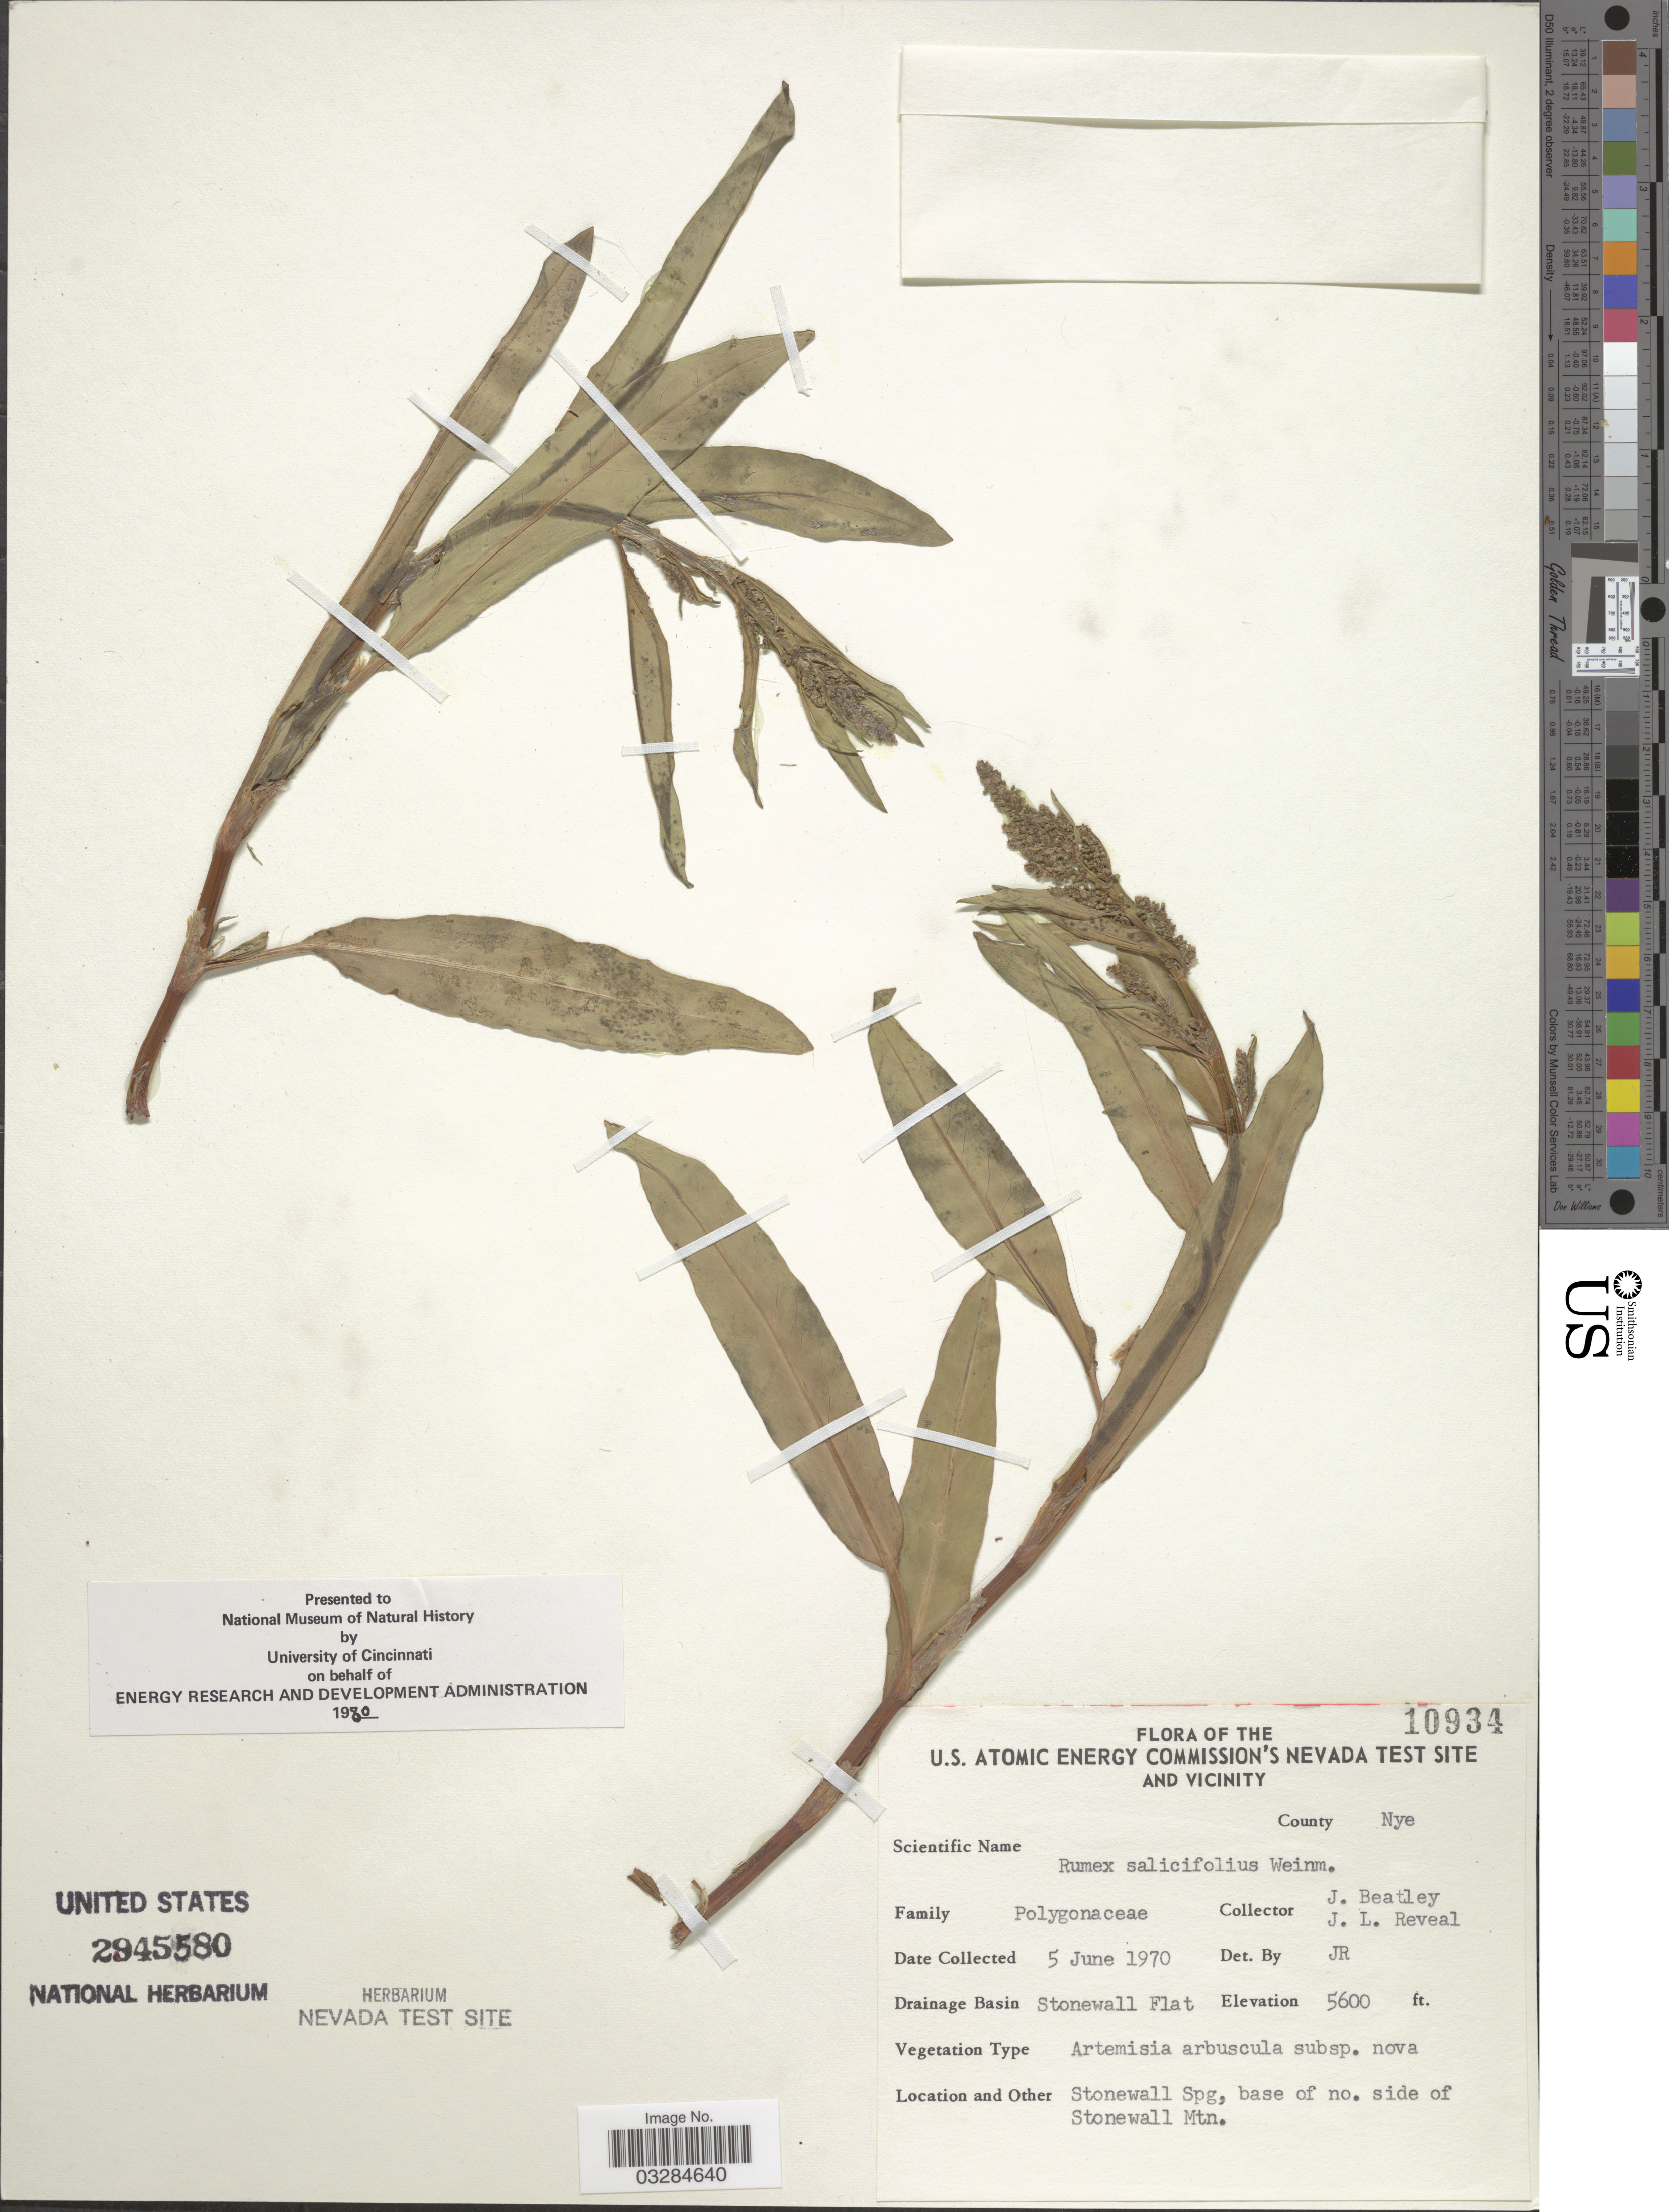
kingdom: Plantae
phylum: Tracheophyta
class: Magnoliopsida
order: Caryophyllales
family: Polygonaceae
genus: Rumex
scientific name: Rumex salicifolius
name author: Weinm.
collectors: J. C. Beatley & J. L. Reveal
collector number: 10934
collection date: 1970-06-05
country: United States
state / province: Nevada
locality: U.S. Atomic Energy Commission's Nevada Test Site and Vicinity, County Nye, Drainage Basin Stonewall Flat, Stonewall Spg, base of no. side of Stonewall Mtn.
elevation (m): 1707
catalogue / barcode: US 2945580